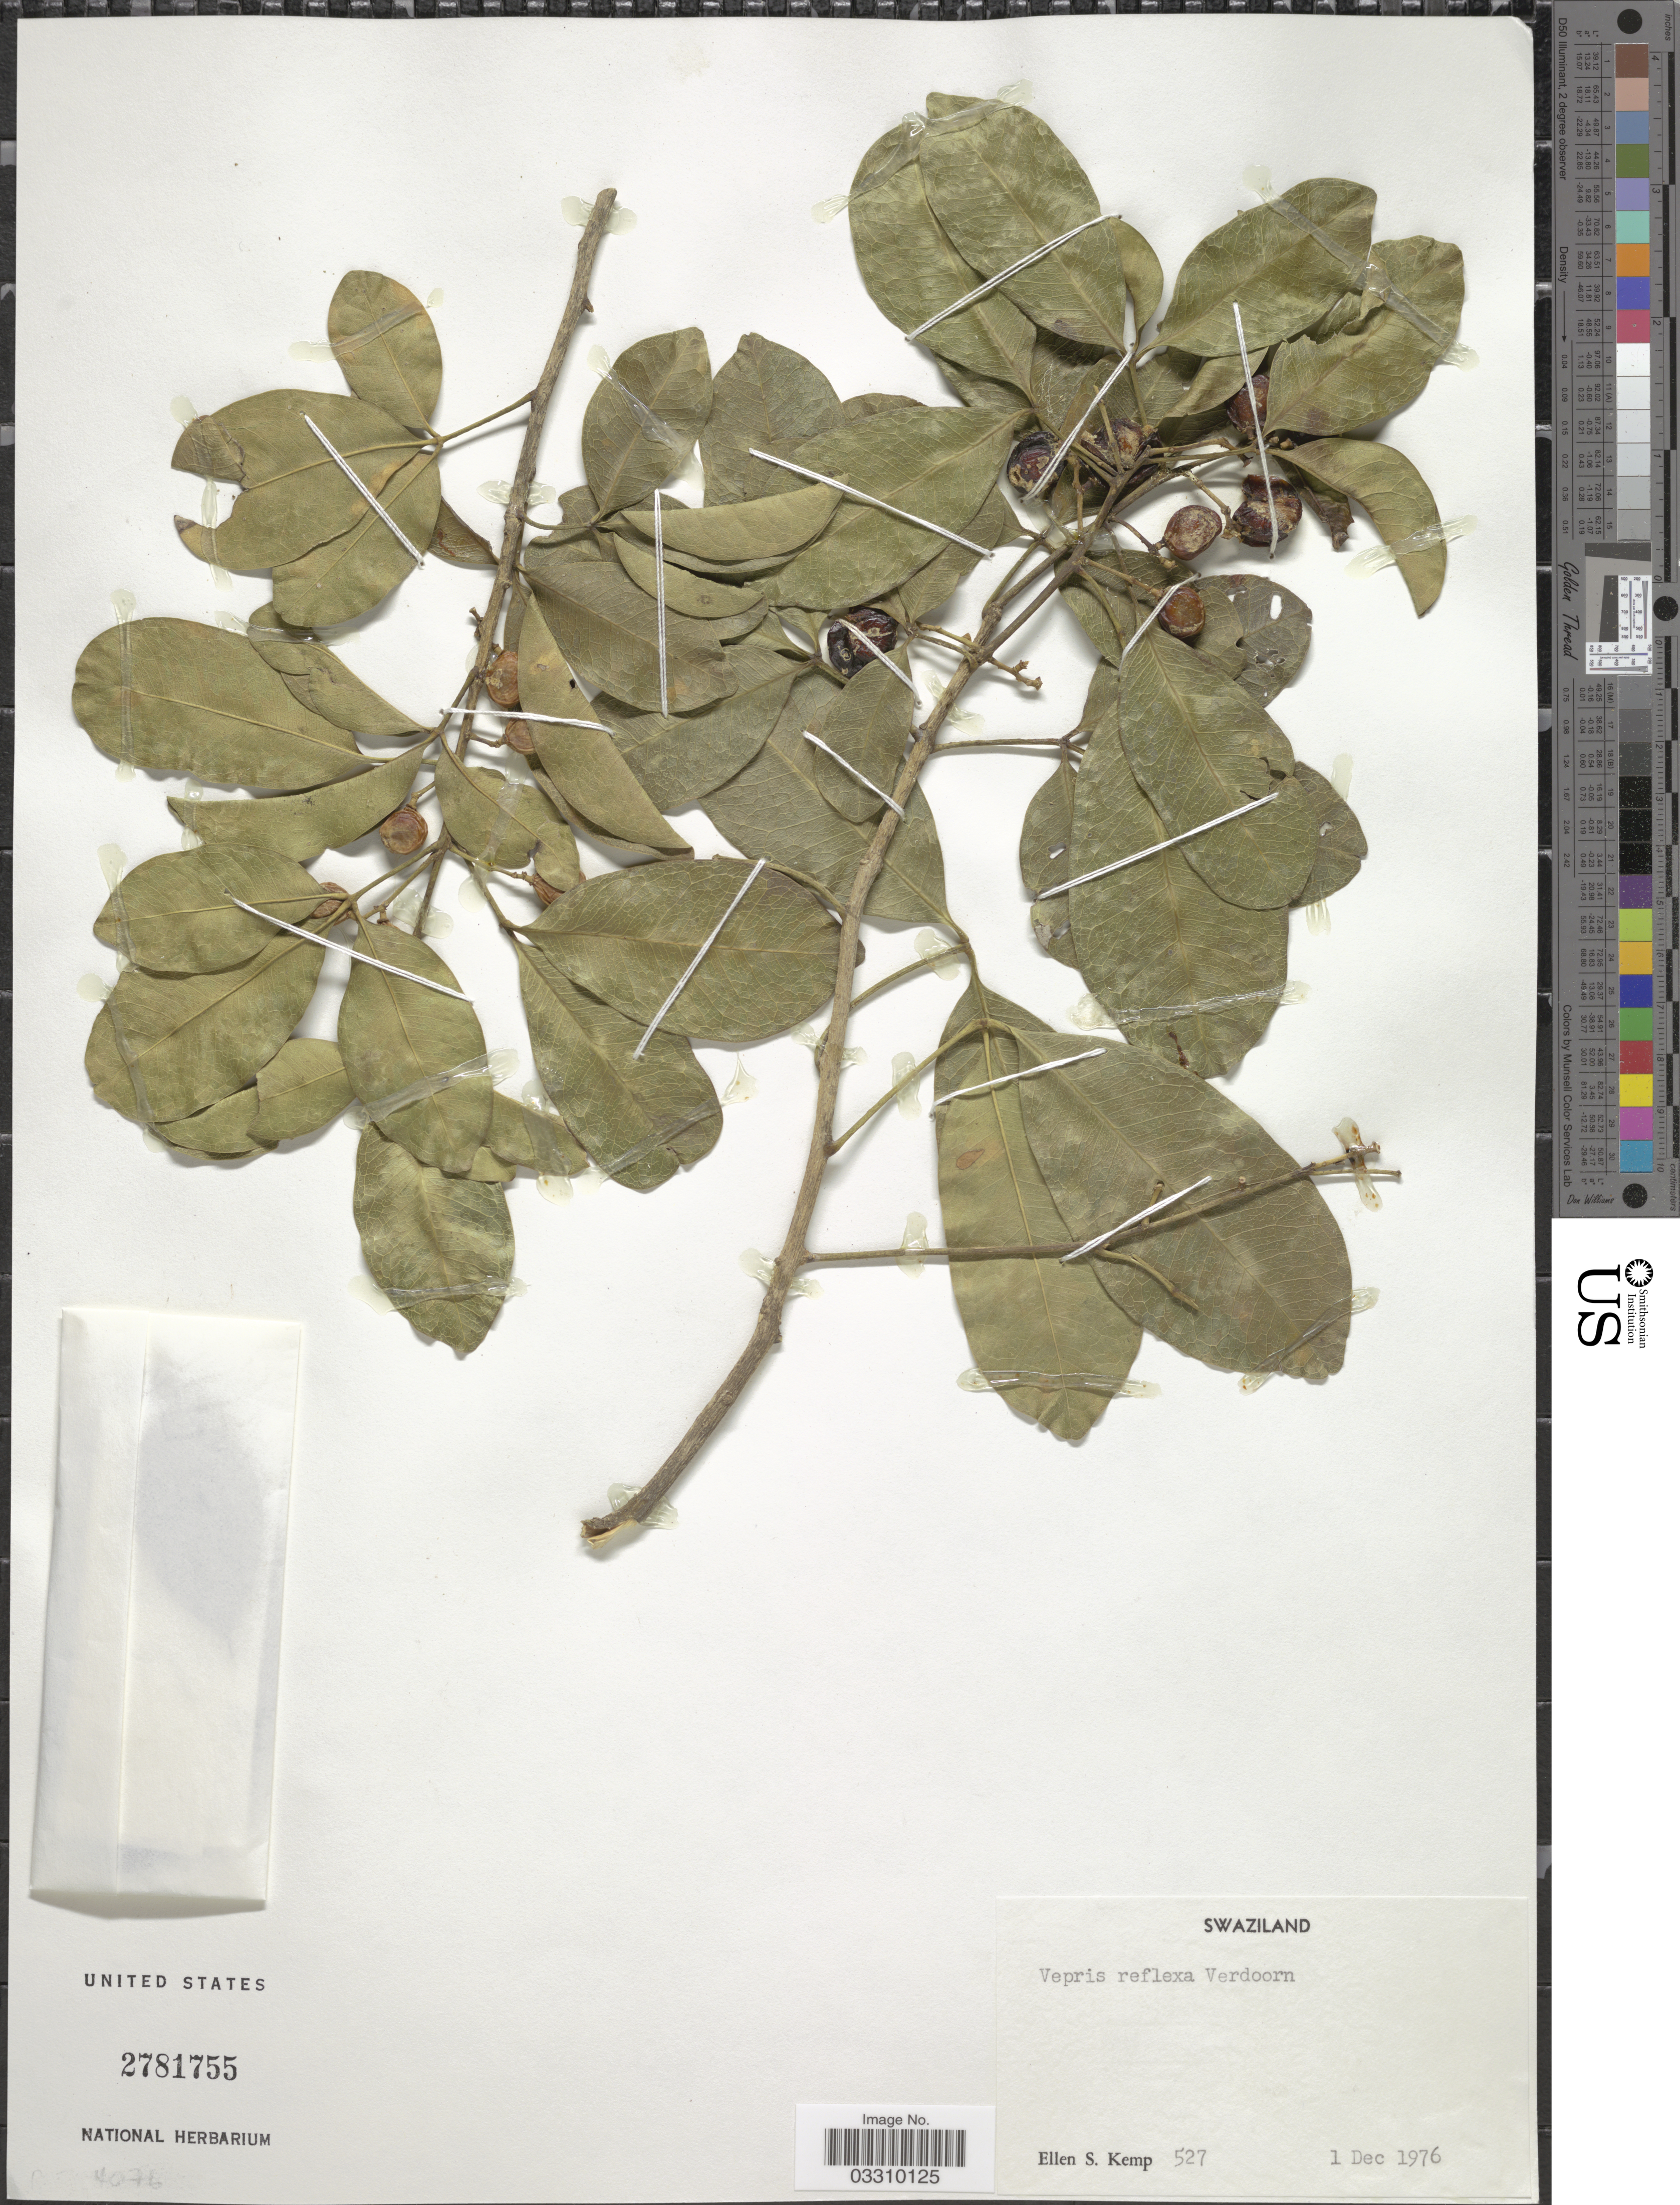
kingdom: Plantae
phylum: Tracheophyta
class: Magnoliopsida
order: Sapindales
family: Rutaceae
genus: Vepris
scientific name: Vepris reflexa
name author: I. Verd.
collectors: E. S. Kemp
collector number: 527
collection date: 1976-12-01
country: Eswatini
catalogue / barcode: US 2781755